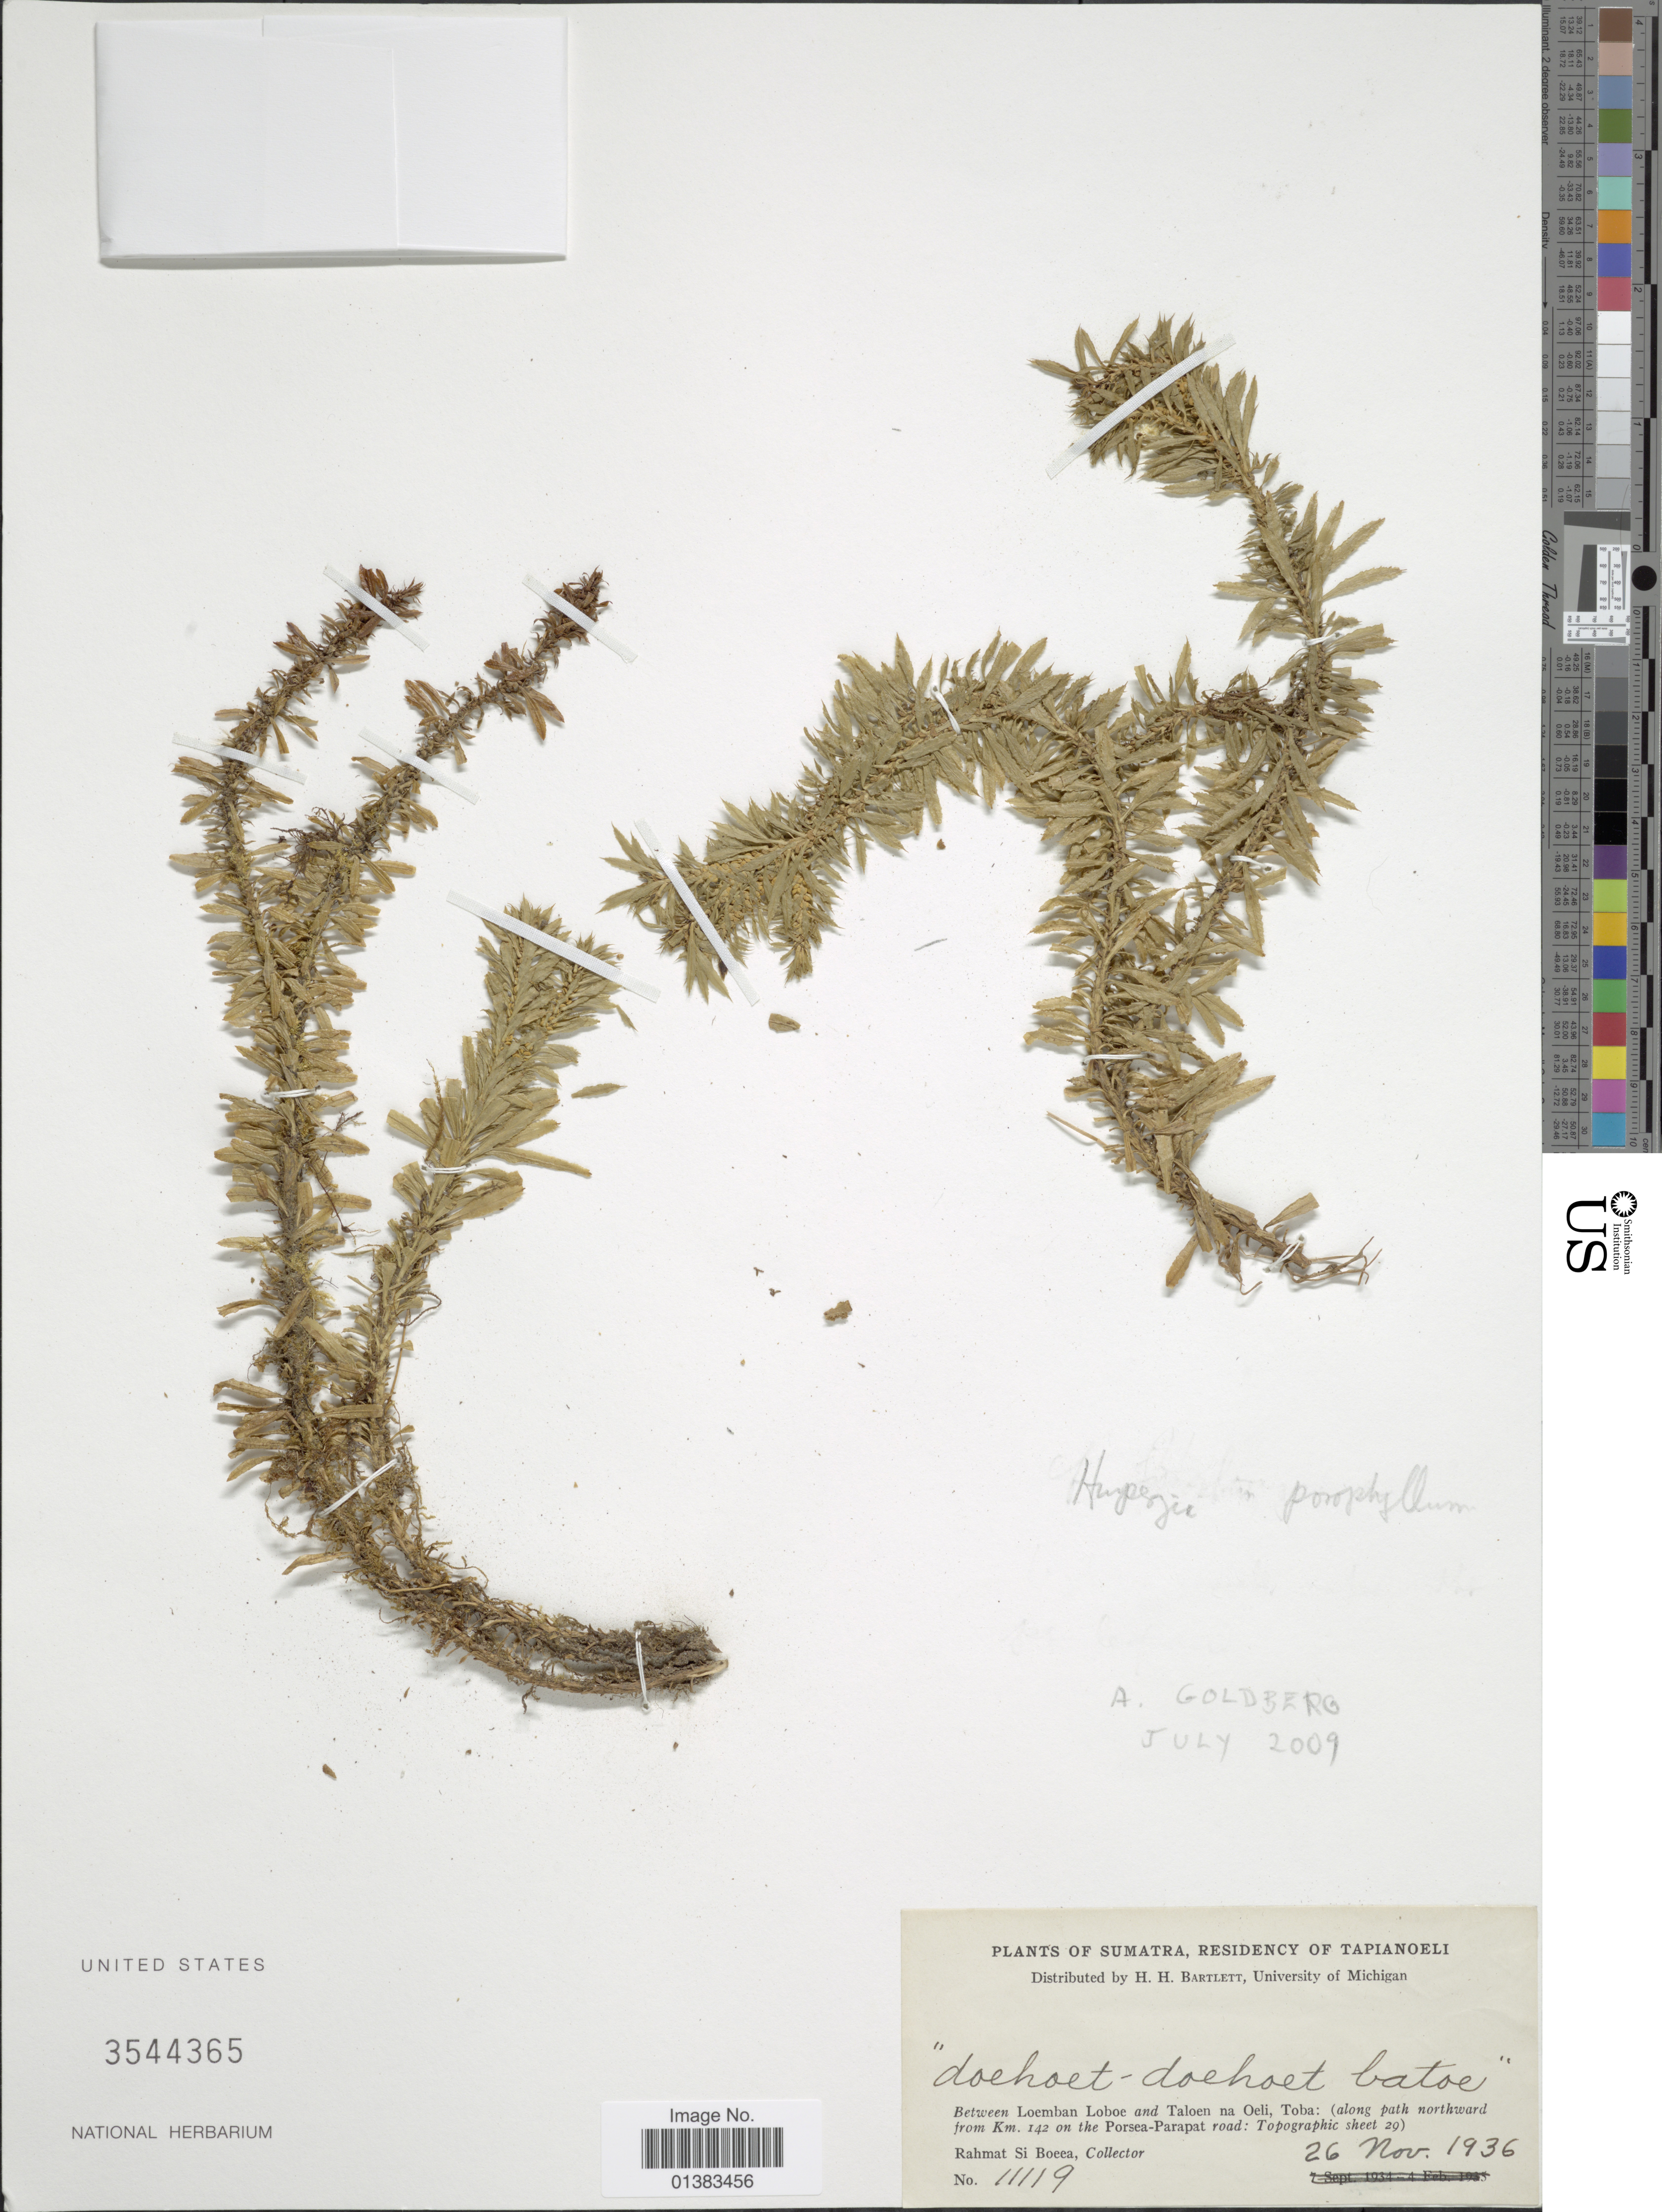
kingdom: Plantae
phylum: Tracheophyta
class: Lycopodiopsida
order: Lycopodiales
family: Lycopodiaceae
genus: Huperzia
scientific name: Huperzia porophila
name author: (F.E. Lloyd & Underw.) Holub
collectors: Rahmat Si Boeea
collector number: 11119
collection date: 1936-11-26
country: Indonesia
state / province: Sumatra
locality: Residency of Tapianoeli. Between Loemban Loboe and Taloen na Oeli, Toba: (along path northward from Km. 142 on the Porsea-Parapat road: Topographic sheet 29)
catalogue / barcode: US 3544365